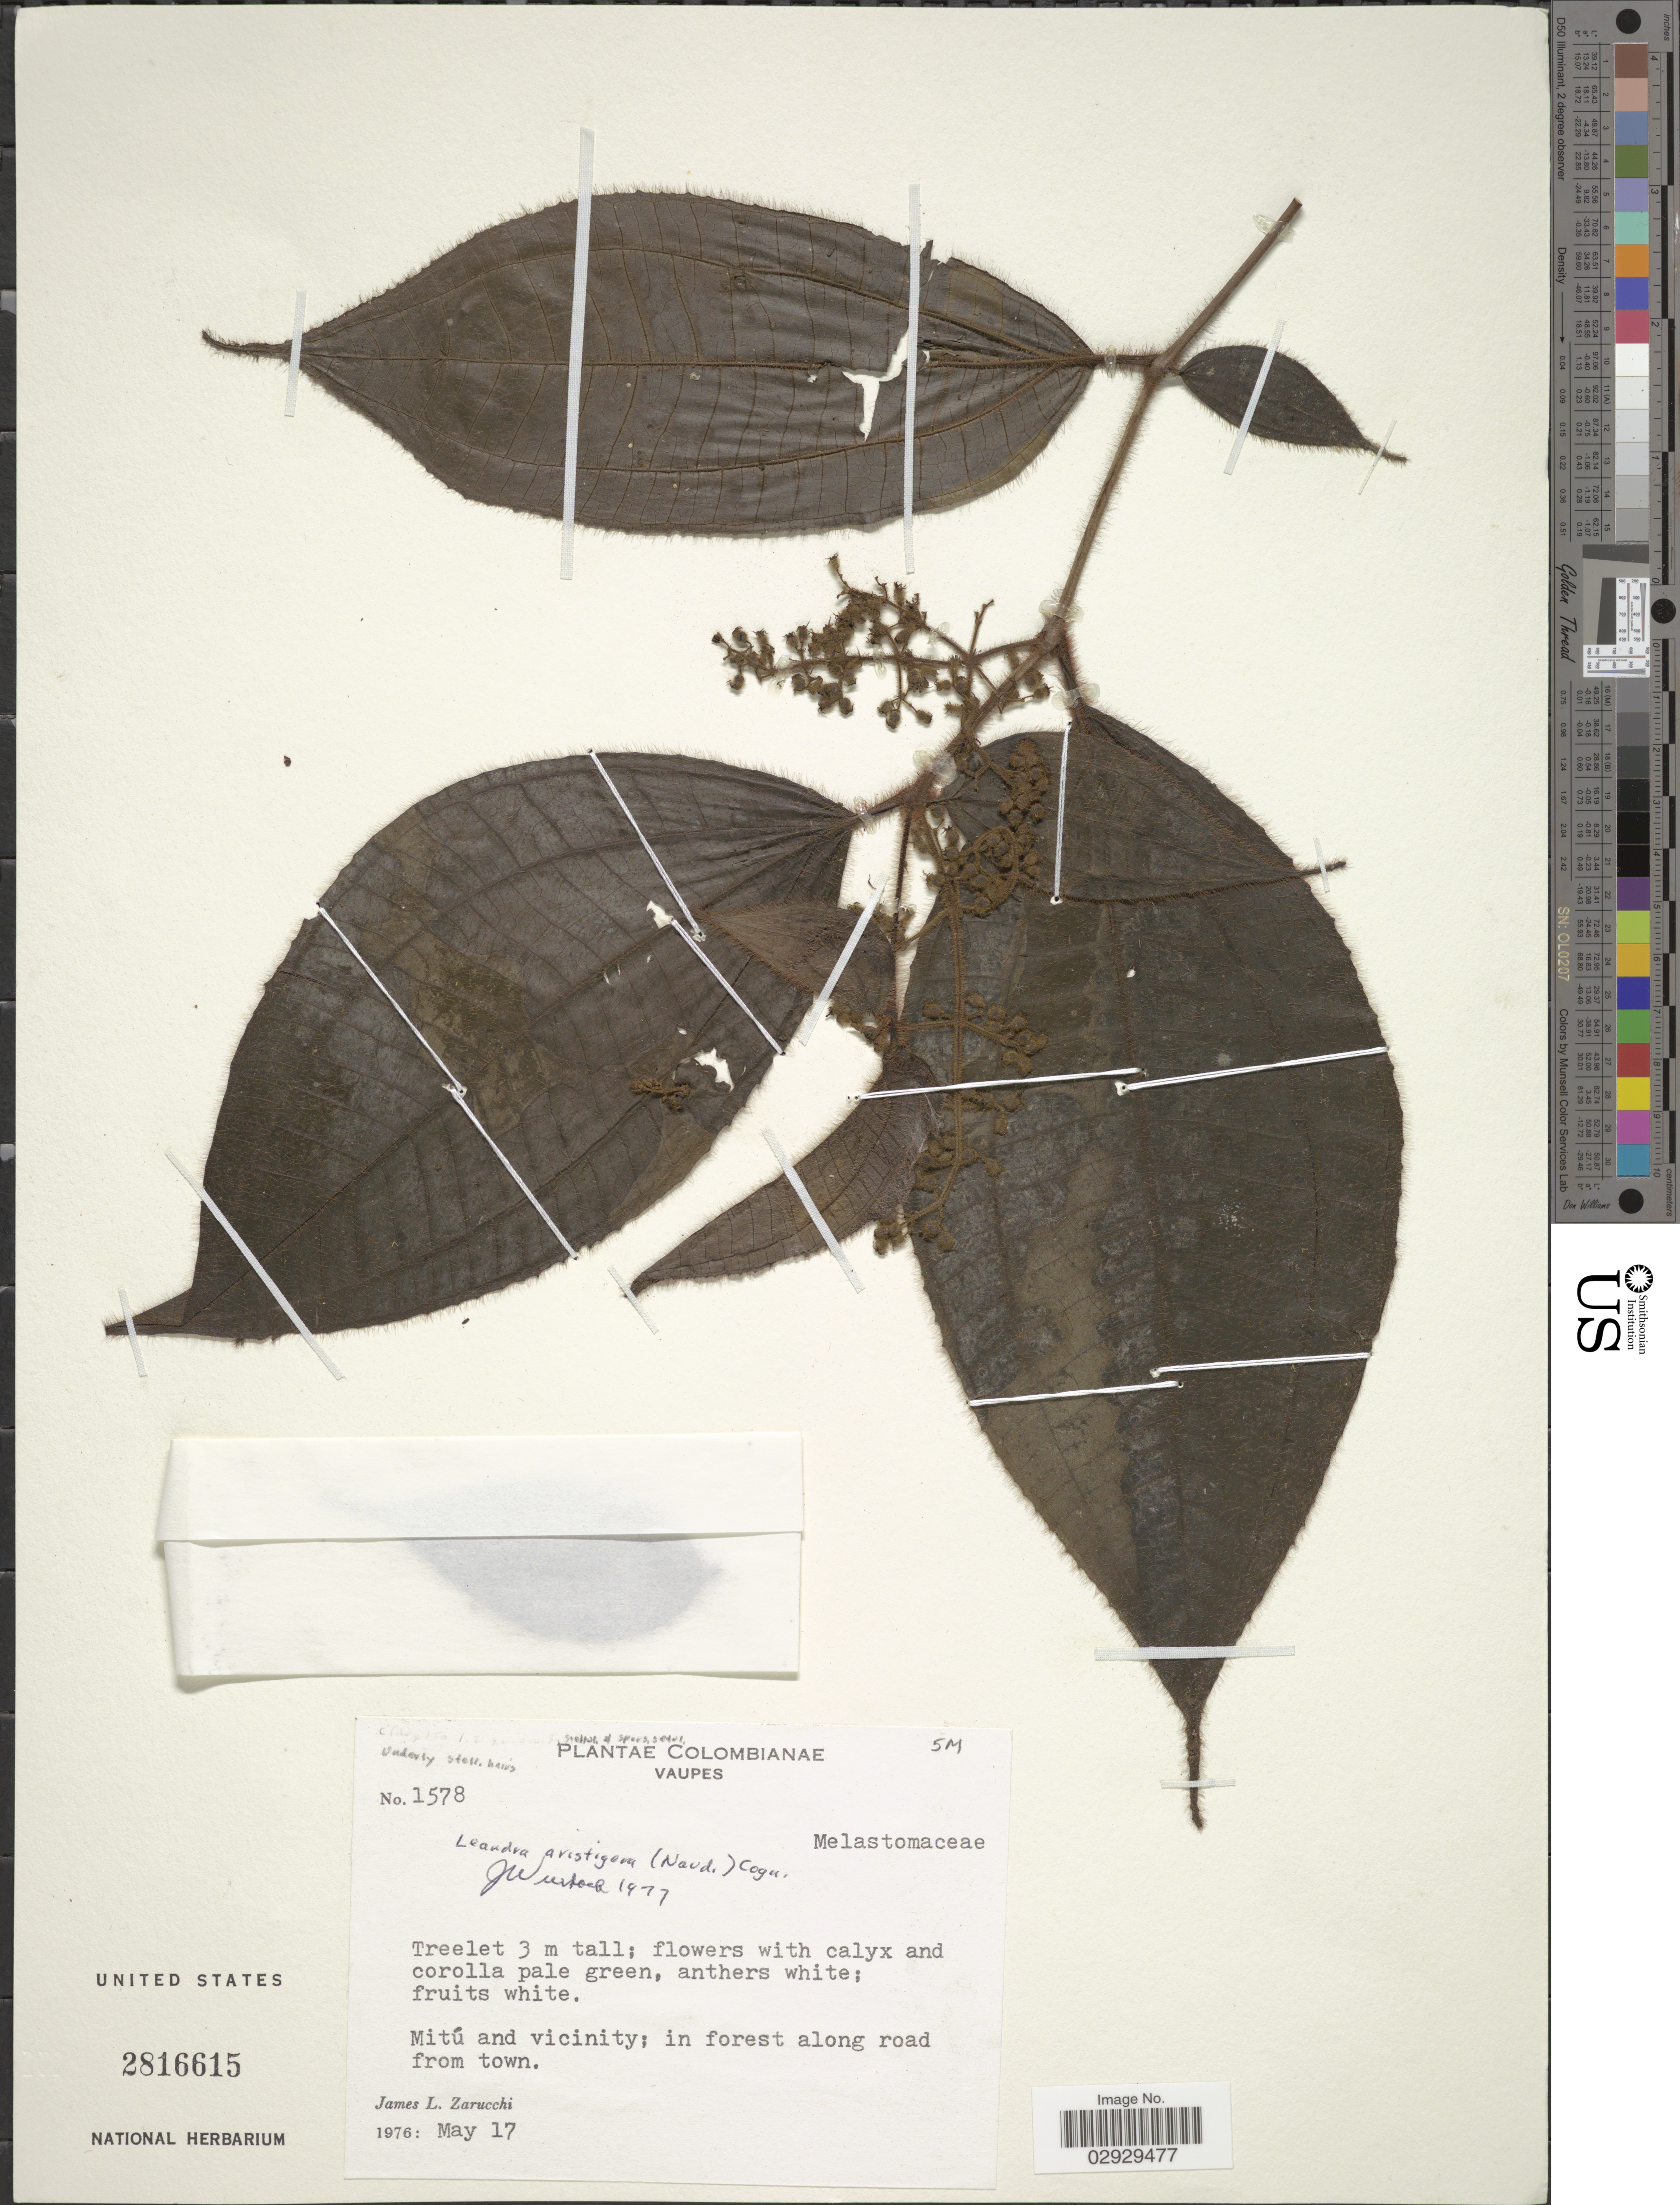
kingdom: Plantae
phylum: Tracheophyta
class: Magnoliopsida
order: Myrtales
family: Melastomataceae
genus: Leandra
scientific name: Leandra aristigera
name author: (Naudin) Cogn.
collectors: J. L. Zarucchi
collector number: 1578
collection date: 1976-05-17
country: Colombia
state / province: Vaupés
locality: Mitú and vicinity; in forest along road from town.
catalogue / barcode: US 2816615